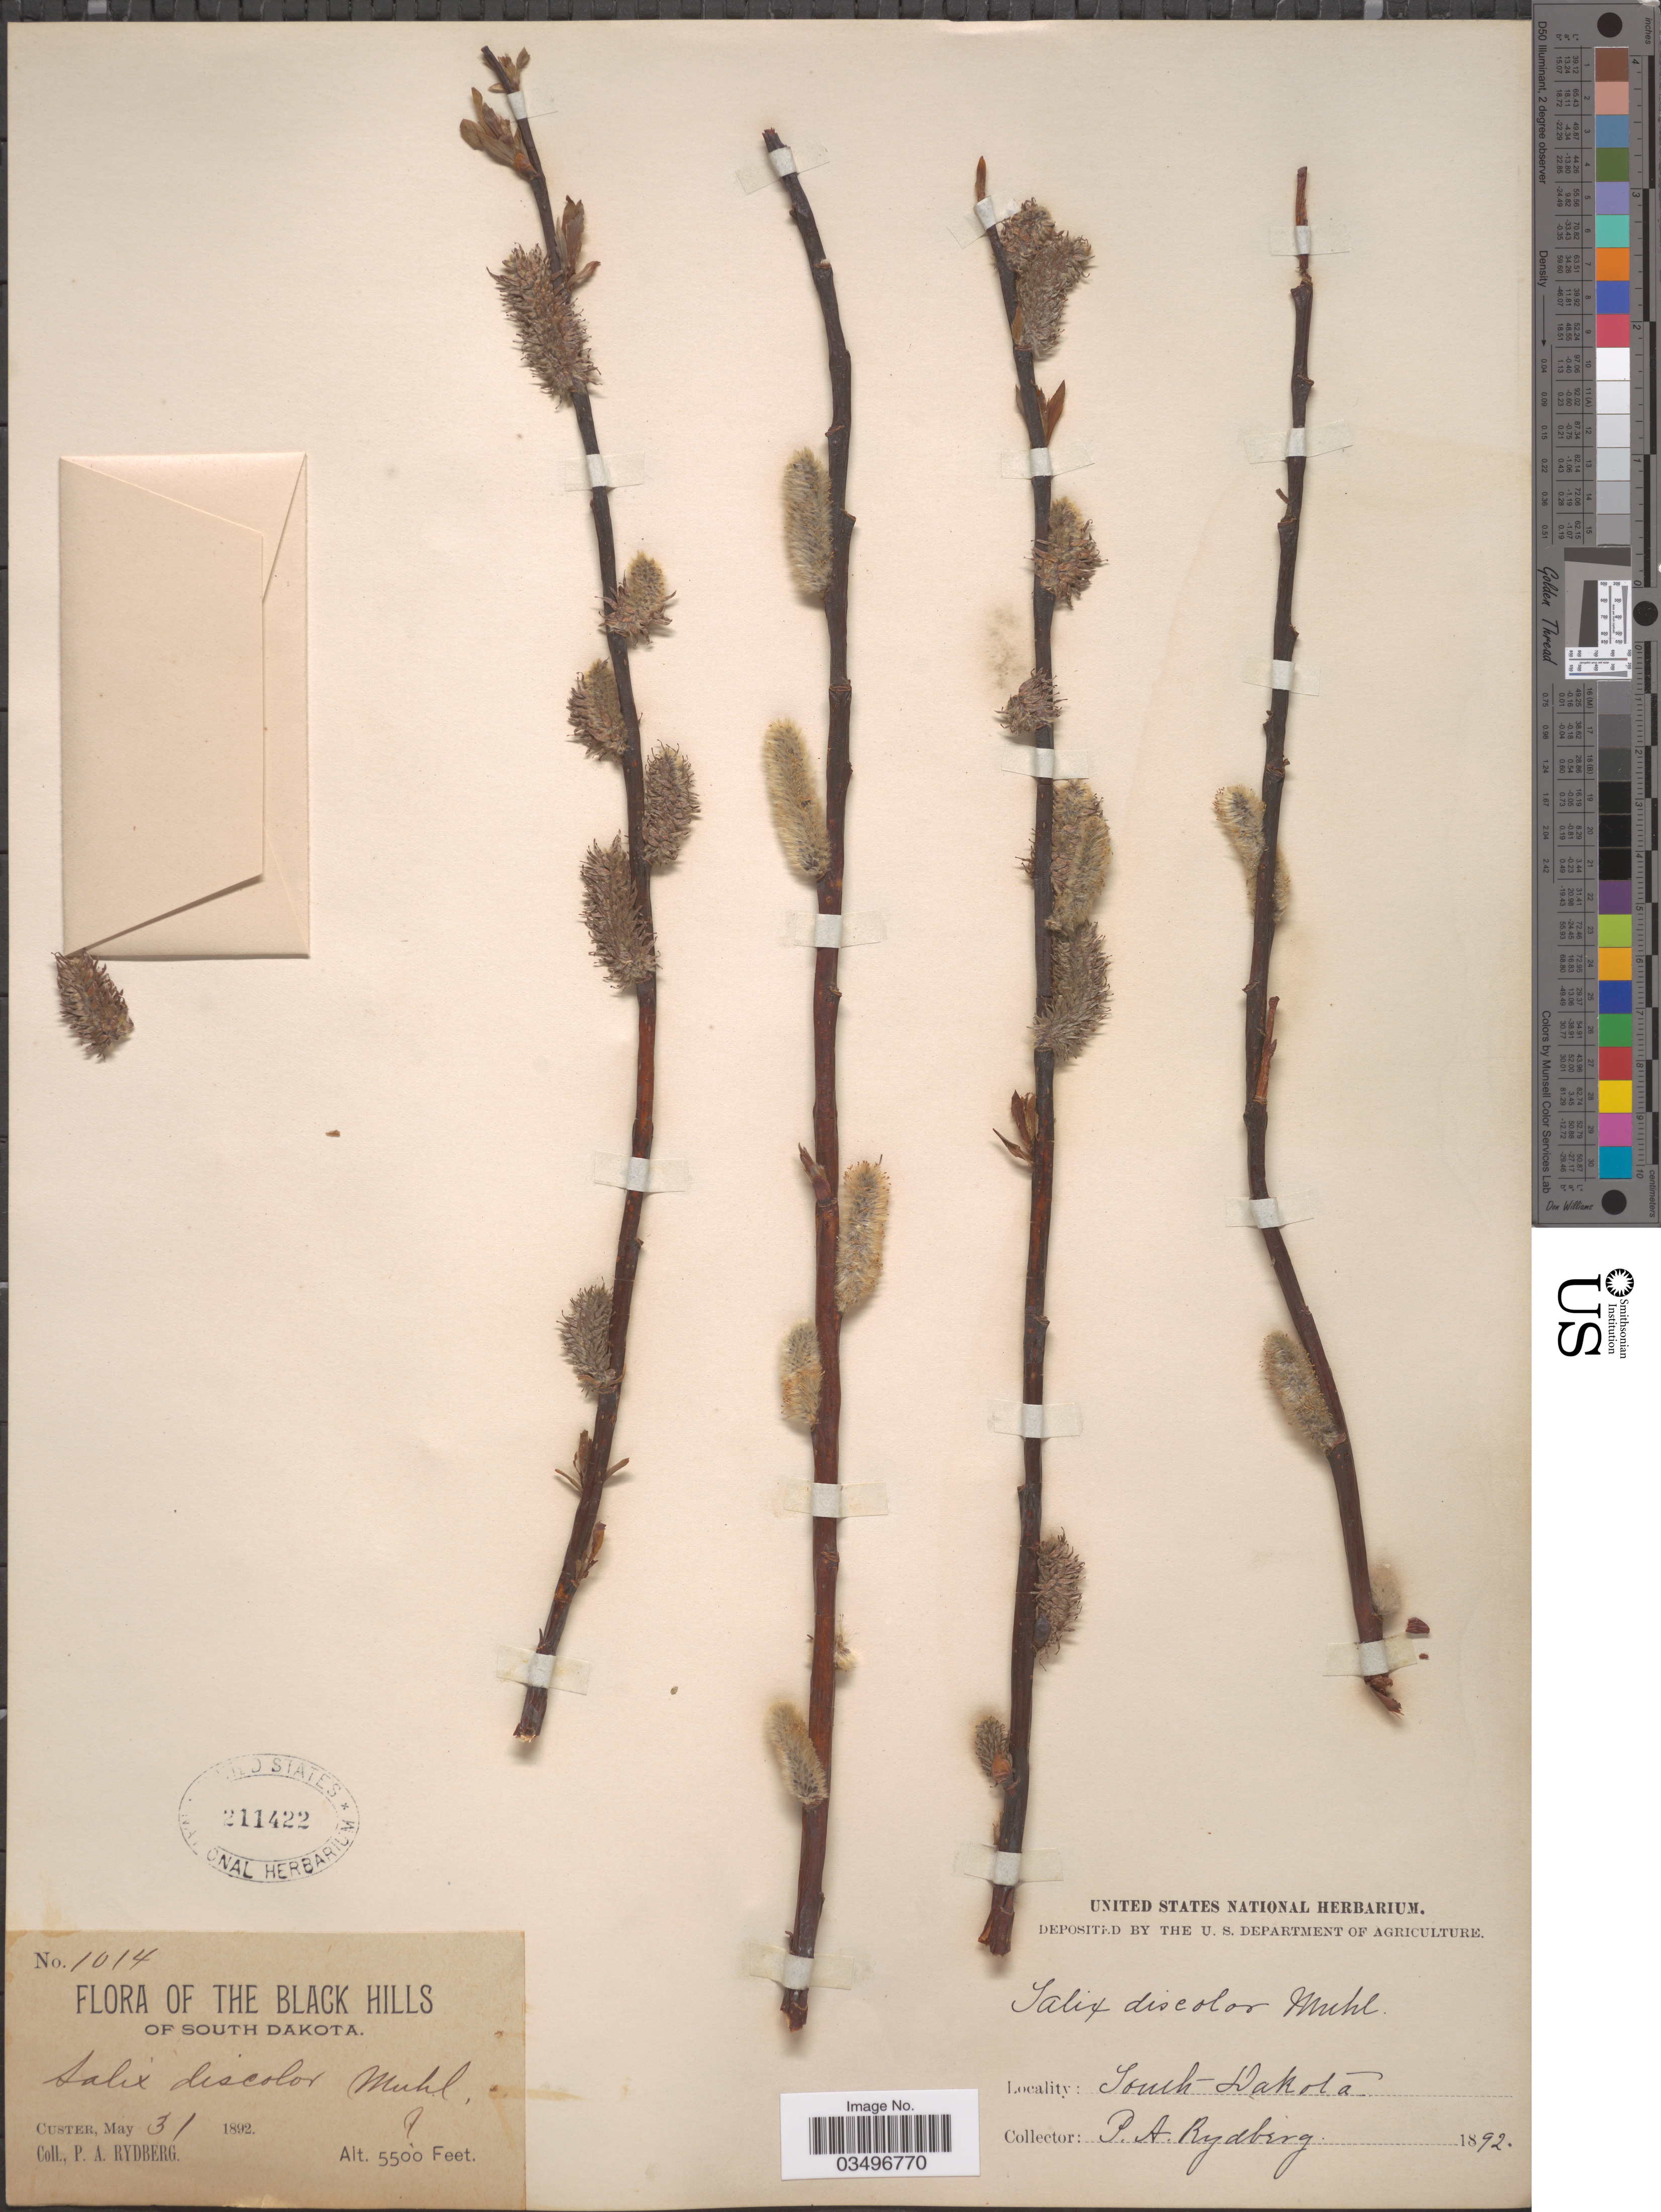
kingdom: Plantae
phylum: Tracheophyta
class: Magnoliopsida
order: Malpighiales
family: Salicaceae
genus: Salix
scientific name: Salix discolor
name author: Muhl.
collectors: P. A. Rydberg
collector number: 1014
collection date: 1892-05-31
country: United States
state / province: South Dakota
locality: The Black Hills of South Dakota. Custer.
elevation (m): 1676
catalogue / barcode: US 211422